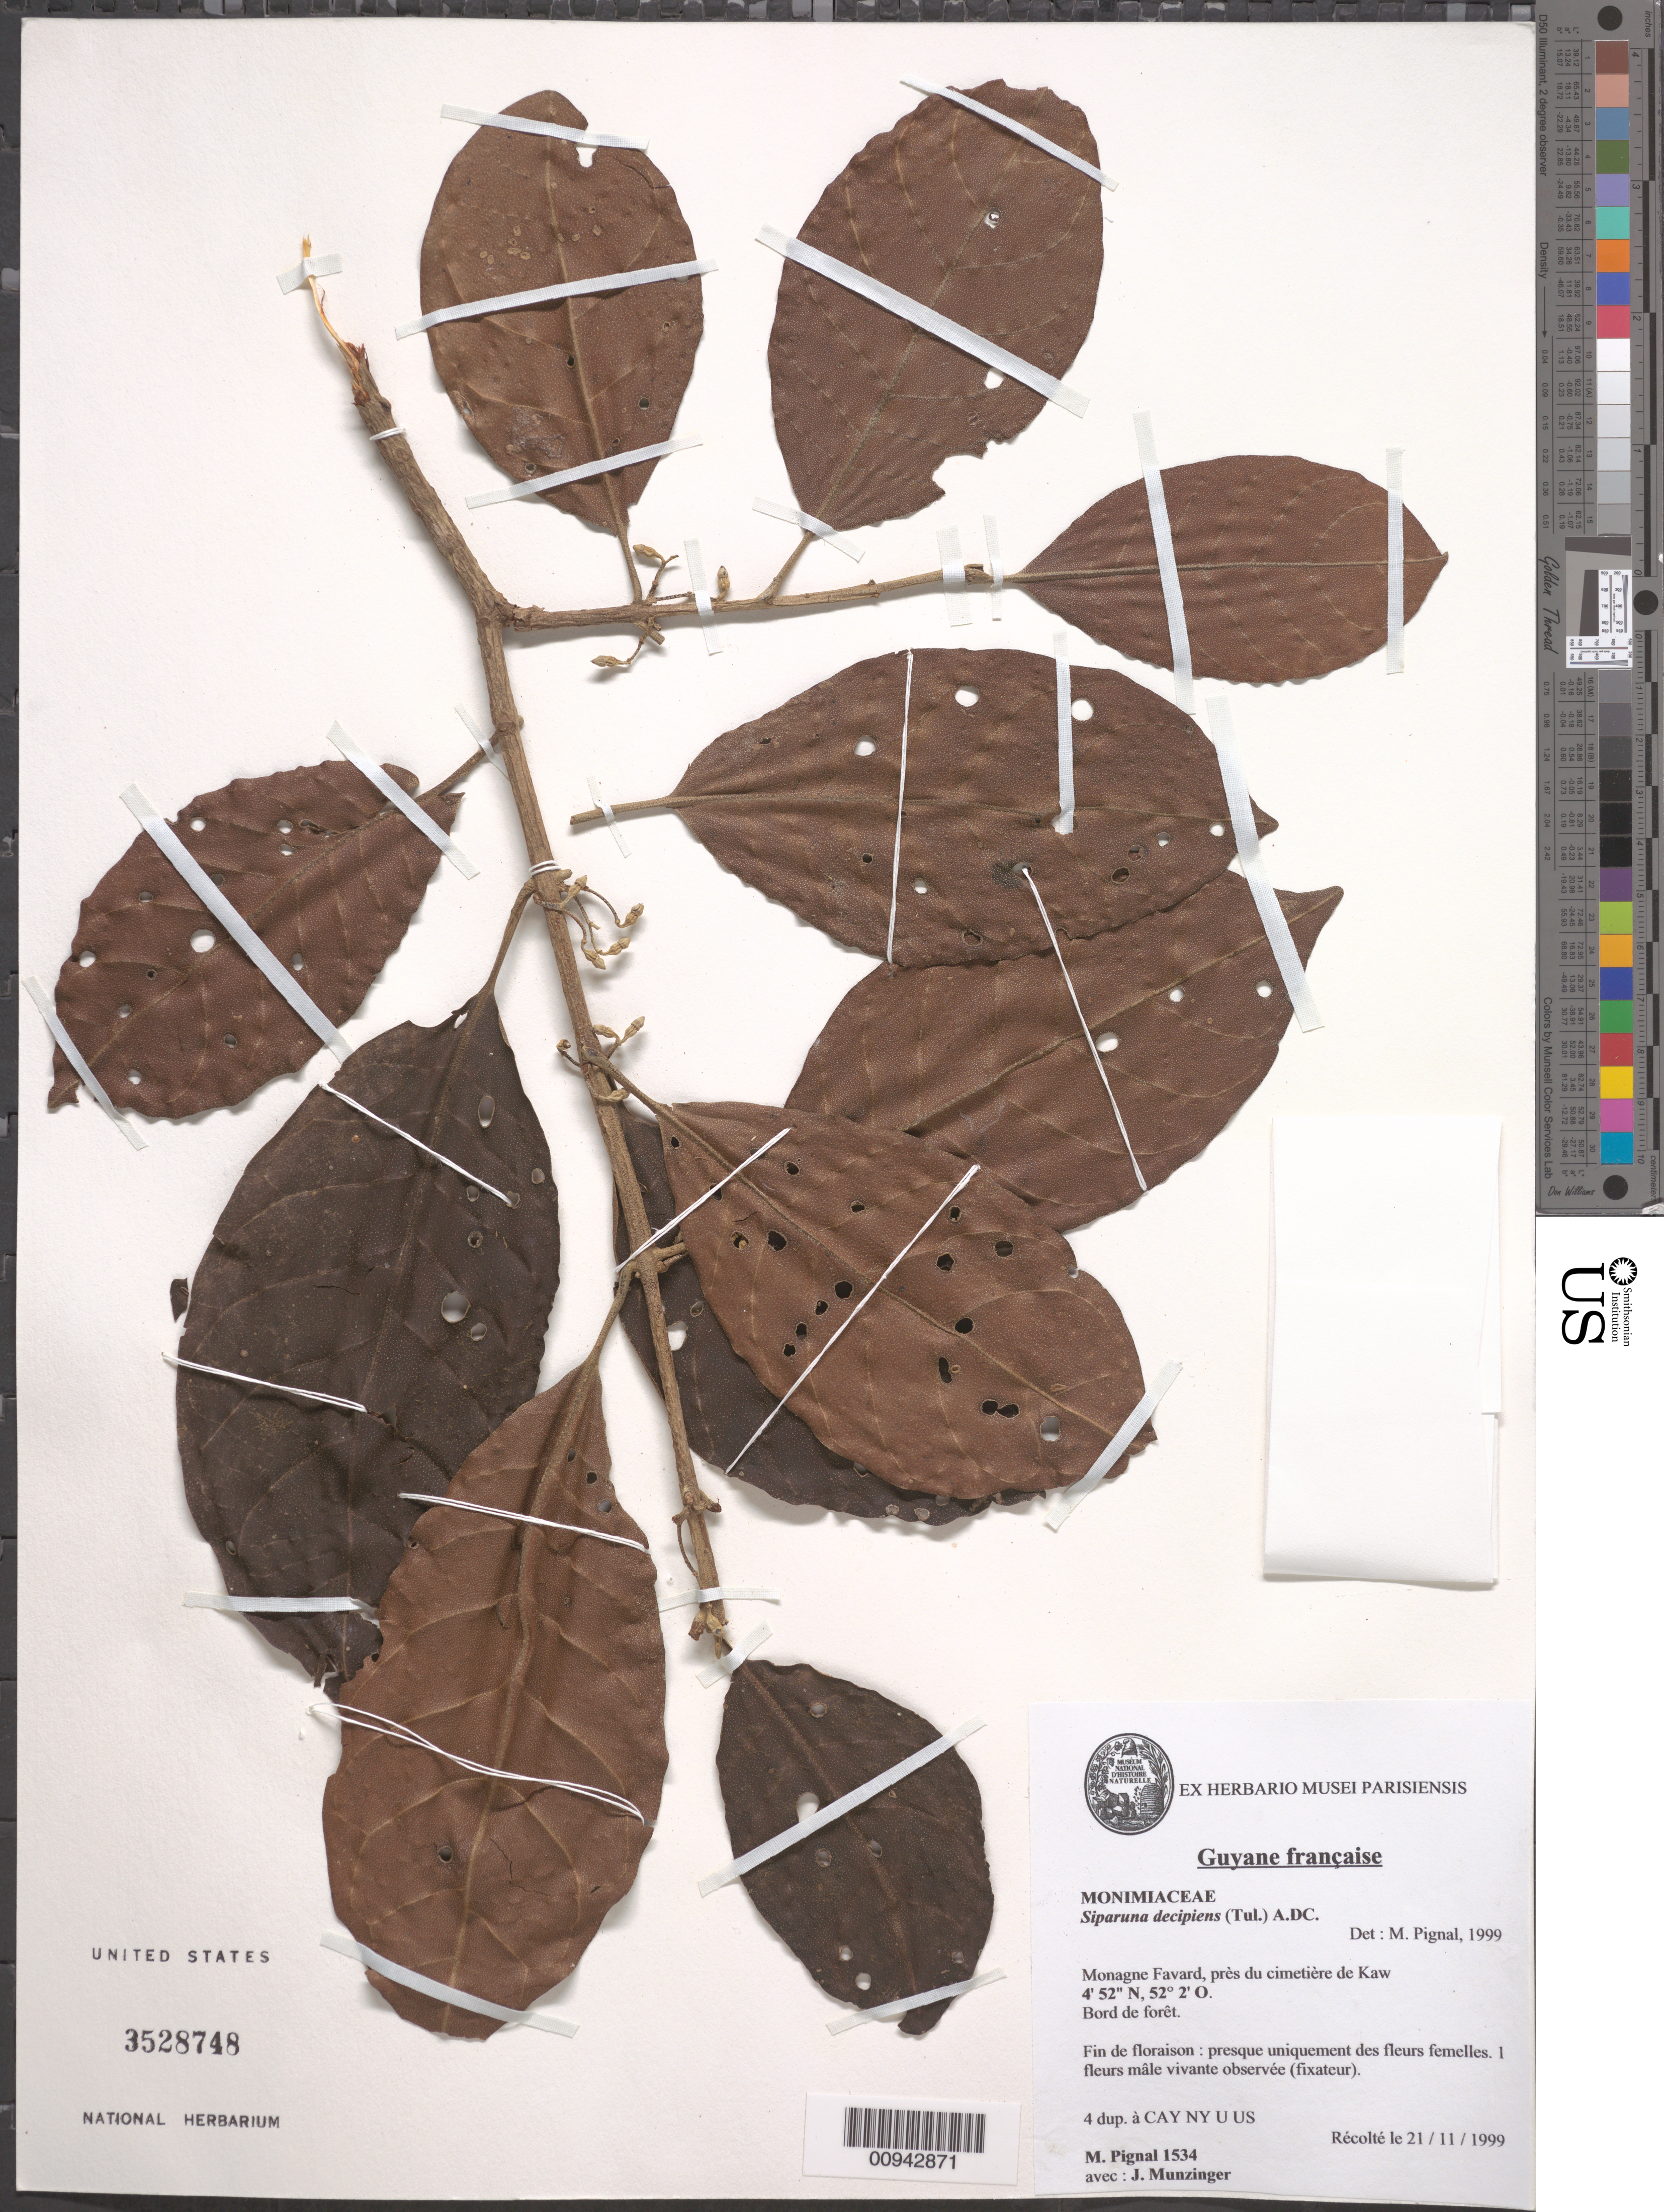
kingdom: Plantae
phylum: Tracheophyta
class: Magnoliopsida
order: Laurales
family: Siparunaceae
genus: Siparuna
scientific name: Siparuna decipiens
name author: (Tul.) A. DC.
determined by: Pignal, M.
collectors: M. Pignal & J. K. Munzinger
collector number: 1534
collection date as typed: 21-Nov-99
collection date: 1999-11-21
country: French Guiana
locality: Montagne Favard, pres du cimetiere de Kaw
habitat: Bord de foret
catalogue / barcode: US 3528748